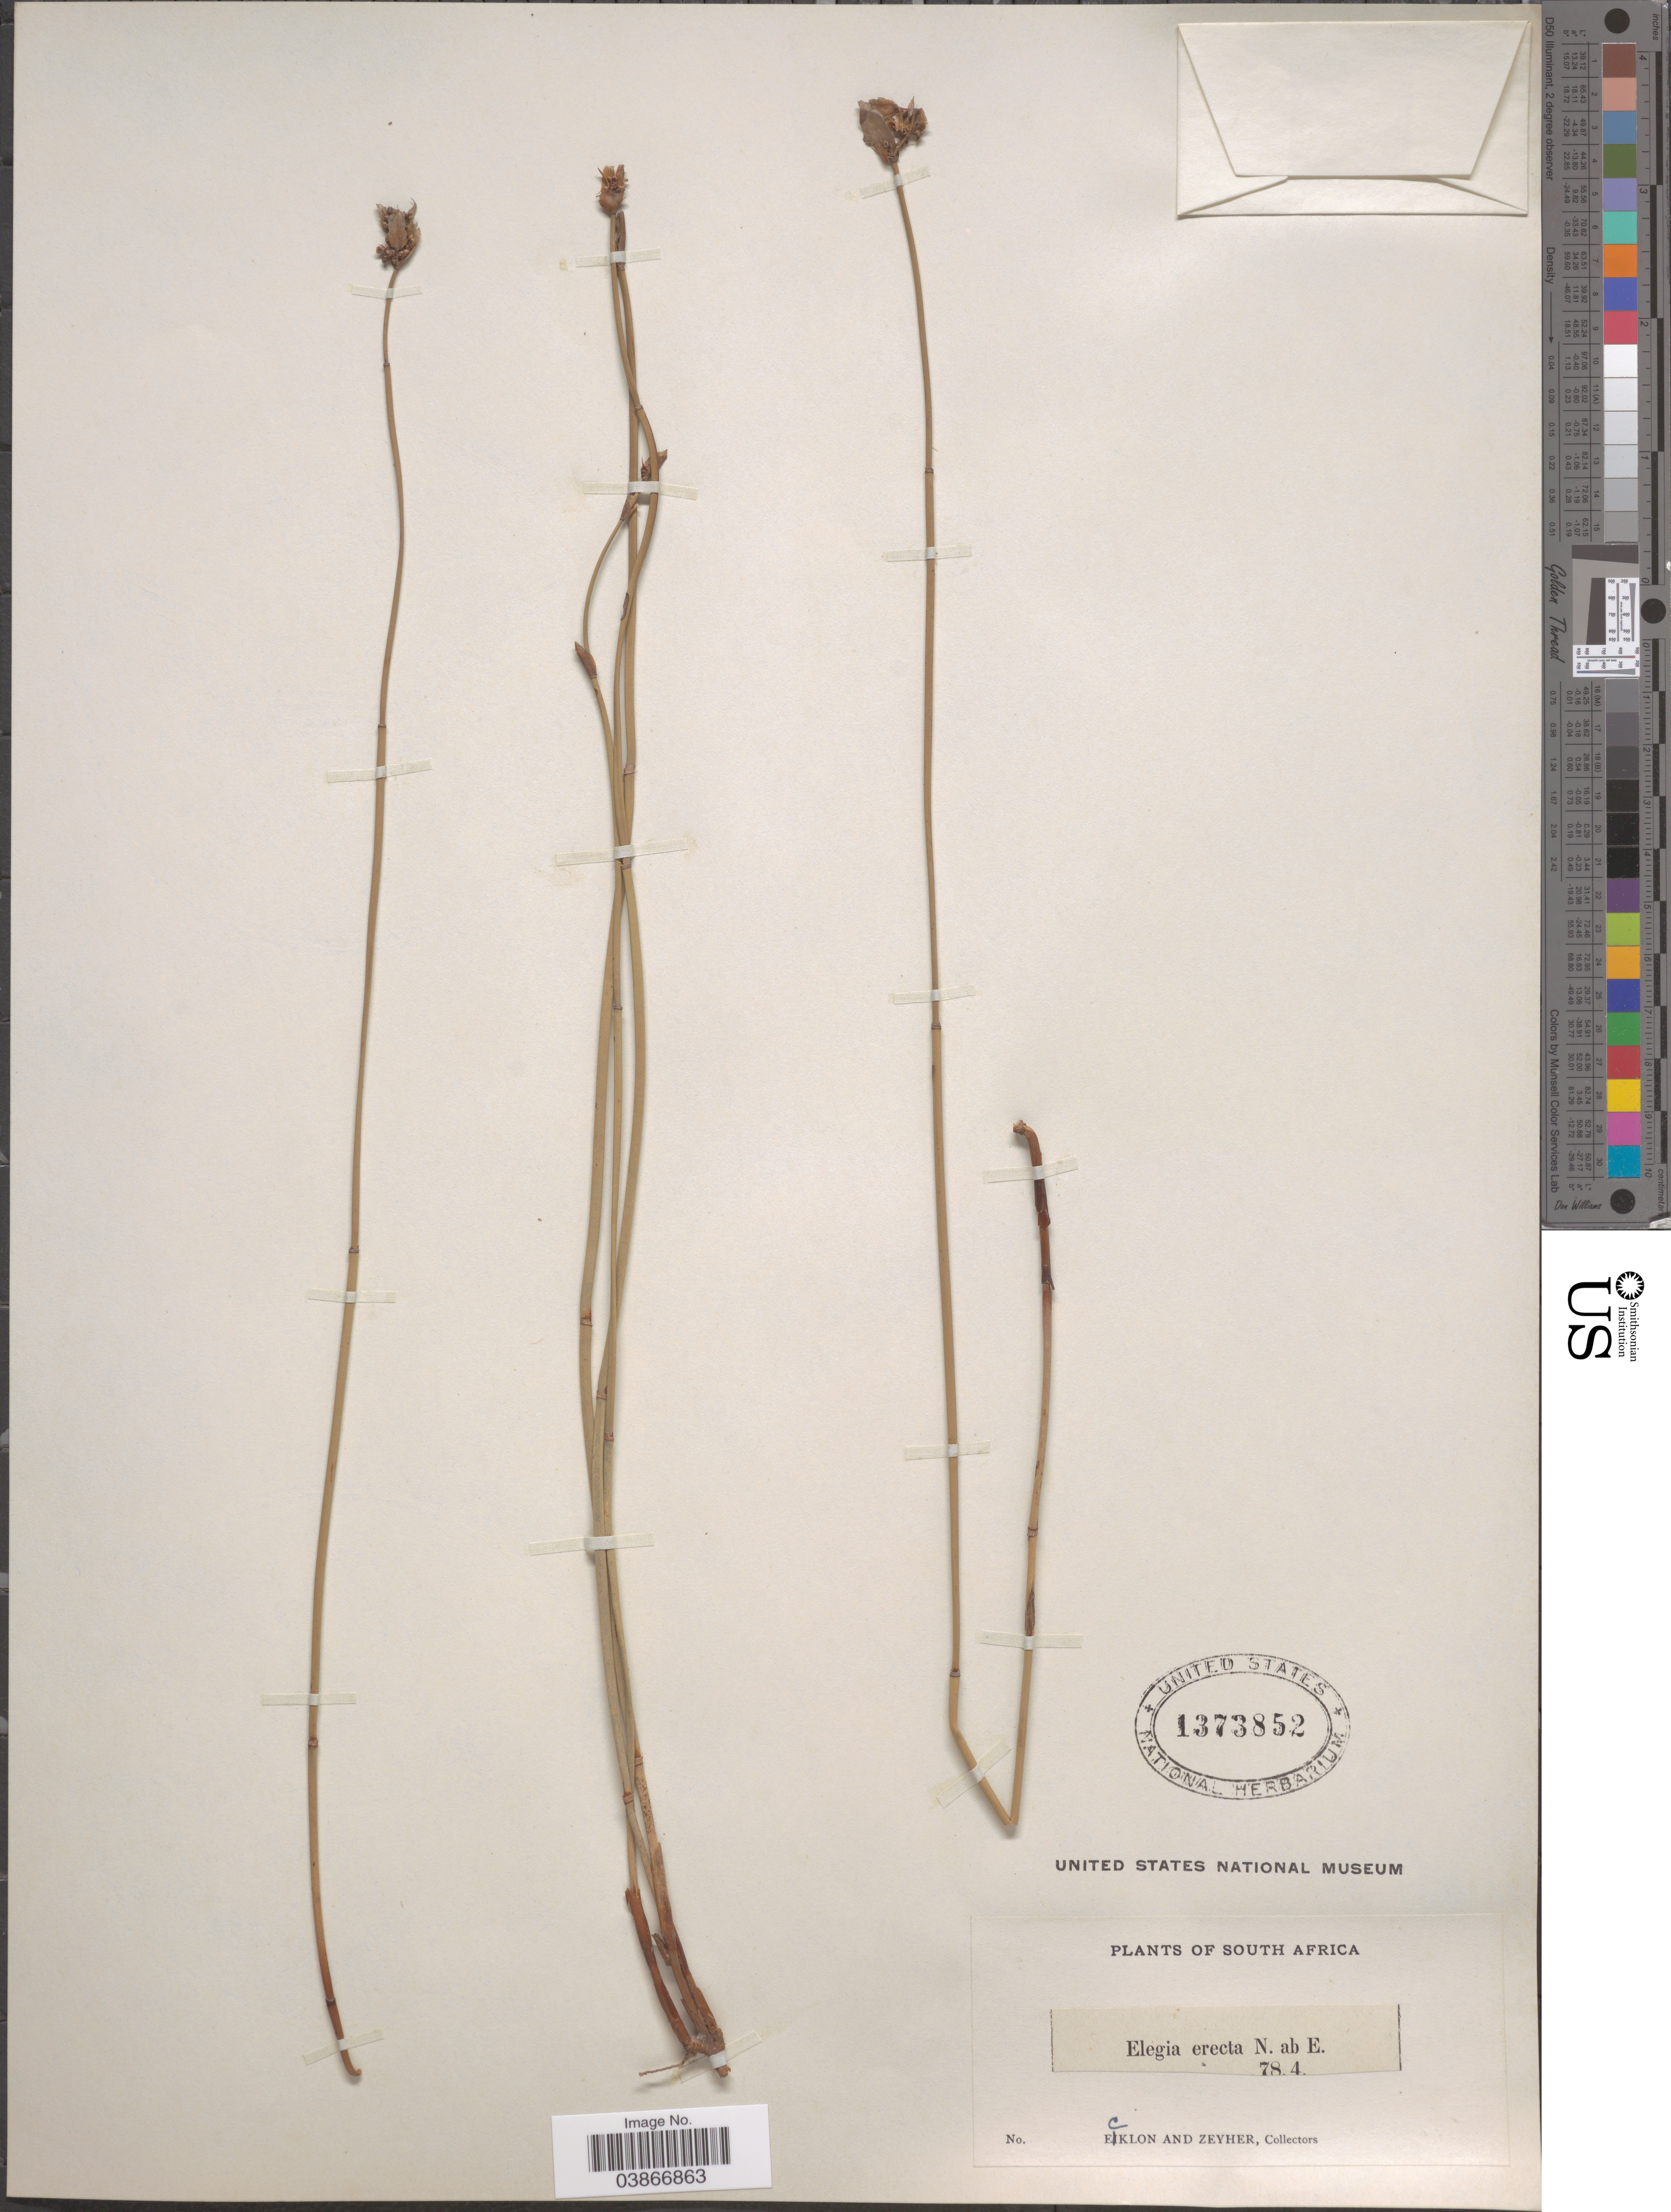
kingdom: Plantae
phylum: Tracheophyta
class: Liliopsida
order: Poales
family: Restionaceae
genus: Elegia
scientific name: Elegia erecta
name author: Nees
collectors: -. Ecklon & -. Zeyher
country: South Africa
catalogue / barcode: US 1373852